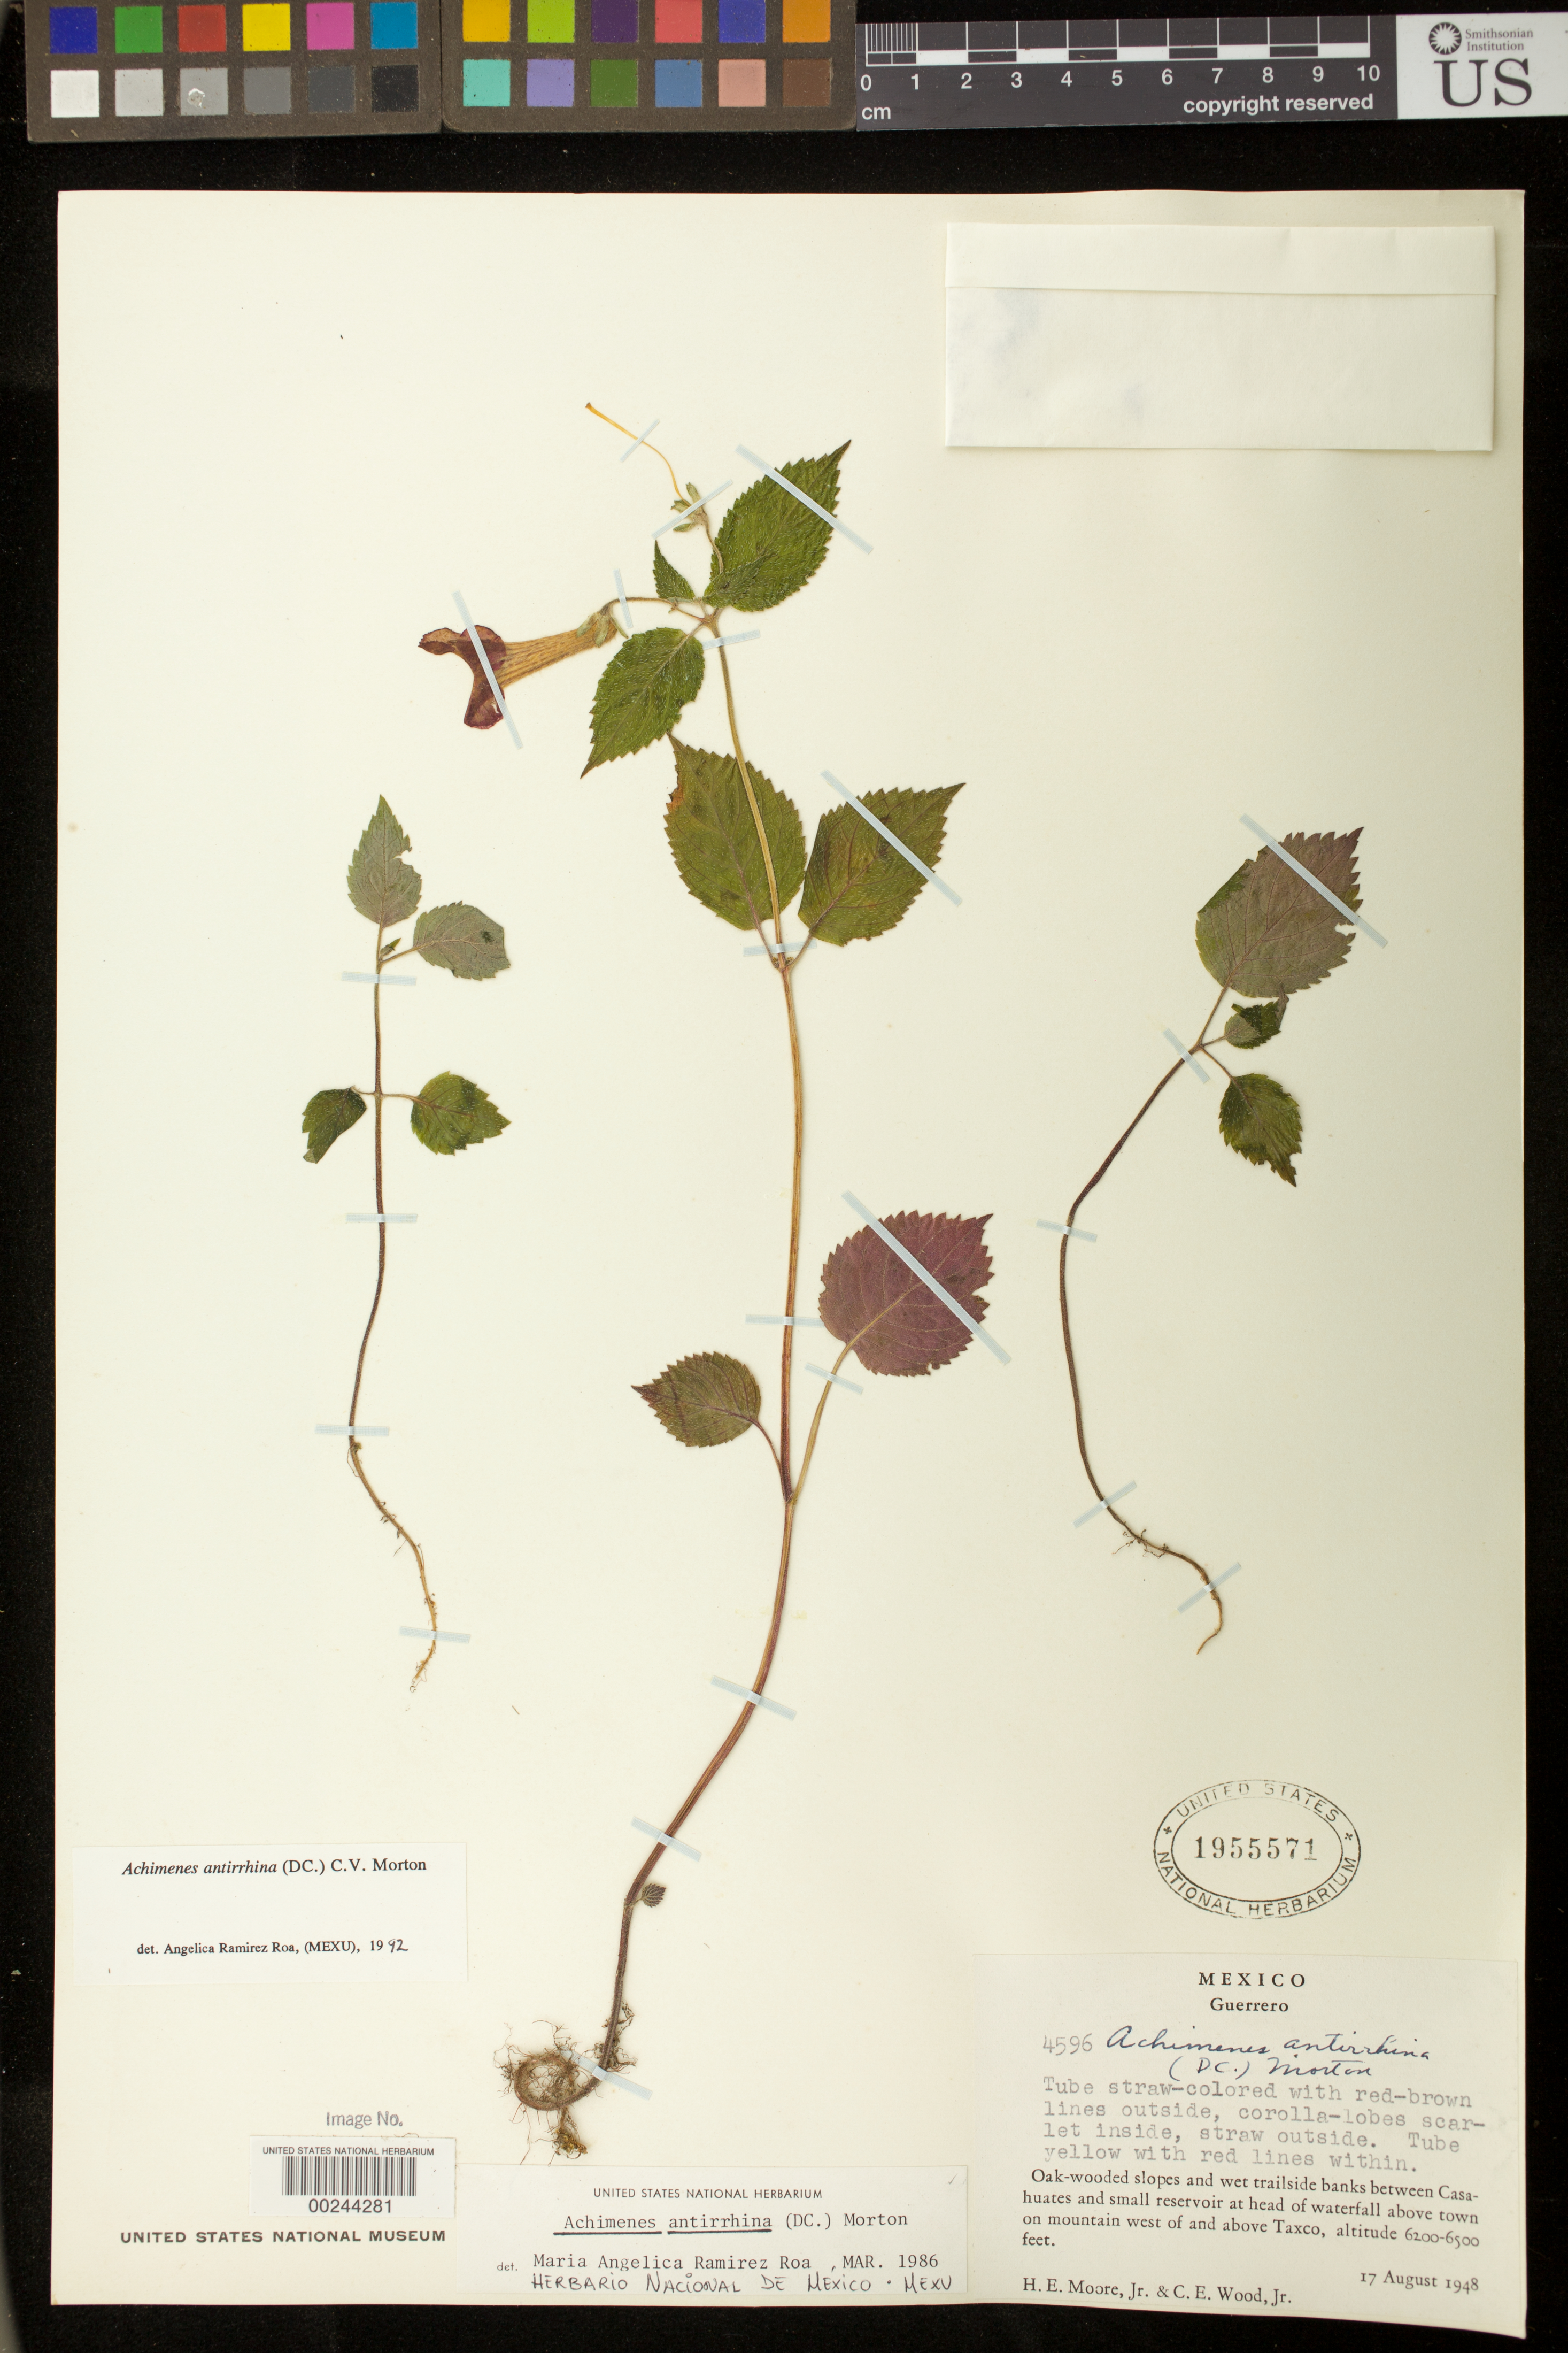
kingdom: Plantae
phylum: Tracheophyta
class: Magnoliopsida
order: Lamiales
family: Gesneriaceae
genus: Achimenes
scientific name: Achimenes antirrhina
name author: (DC.) C.V. Morton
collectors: H. E. Moore & C. E. Wood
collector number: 4596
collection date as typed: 17 Aug 1948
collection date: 1948-08-17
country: Mexico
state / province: Guerrero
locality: Between Casahuates and small reservoir at head of waterfall above town on mountain W of and above Taxco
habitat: Oak-wooded slopes and wet trailside banks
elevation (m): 1890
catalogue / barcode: US 1955571